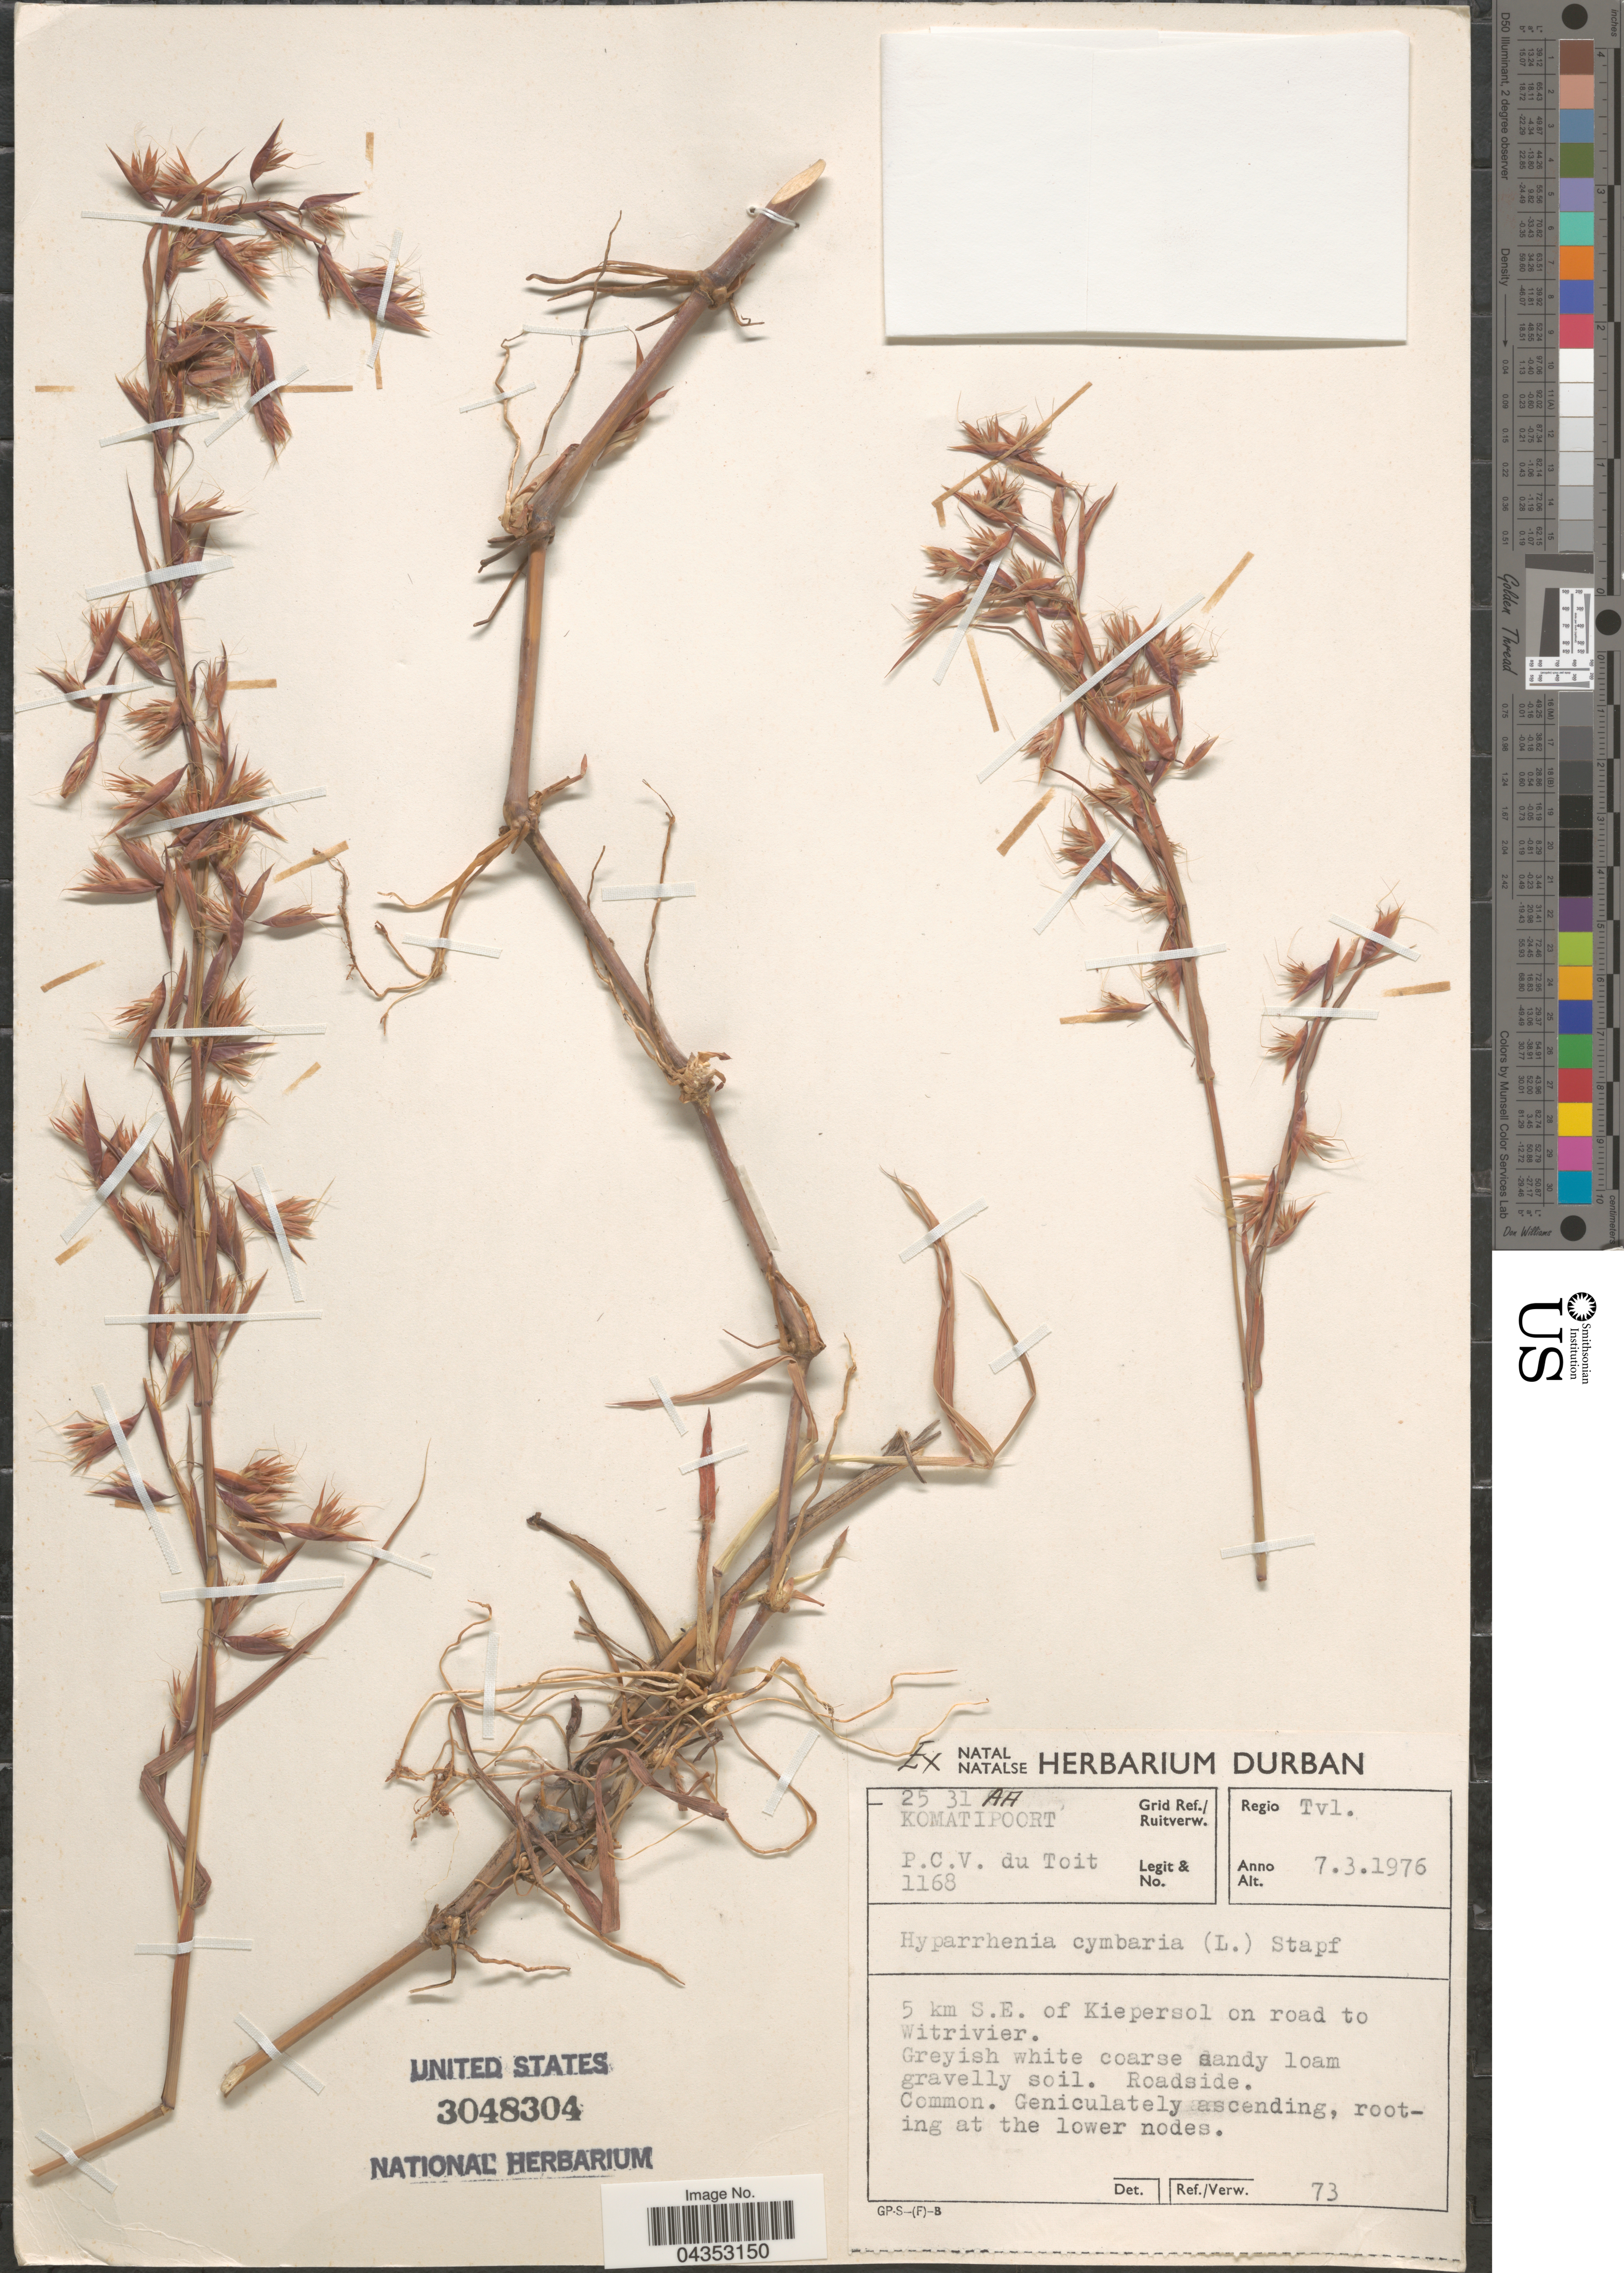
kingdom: Plantae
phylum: Tracheophyta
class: Liliopsida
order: Poales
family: Poaceae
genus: Hyparrhenia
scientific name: Hyparrhenia cymbaria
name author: (L.) Stapf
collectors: P. Du Toit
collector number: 1168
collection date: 1976-03-07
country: South Africa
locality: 25 31 AA Komatipoort. Grid Ref./Ruitverw. Regio Tvl. 5 km S.E. of Kiepersol on road to Witrivier.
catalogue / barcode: US 3048304